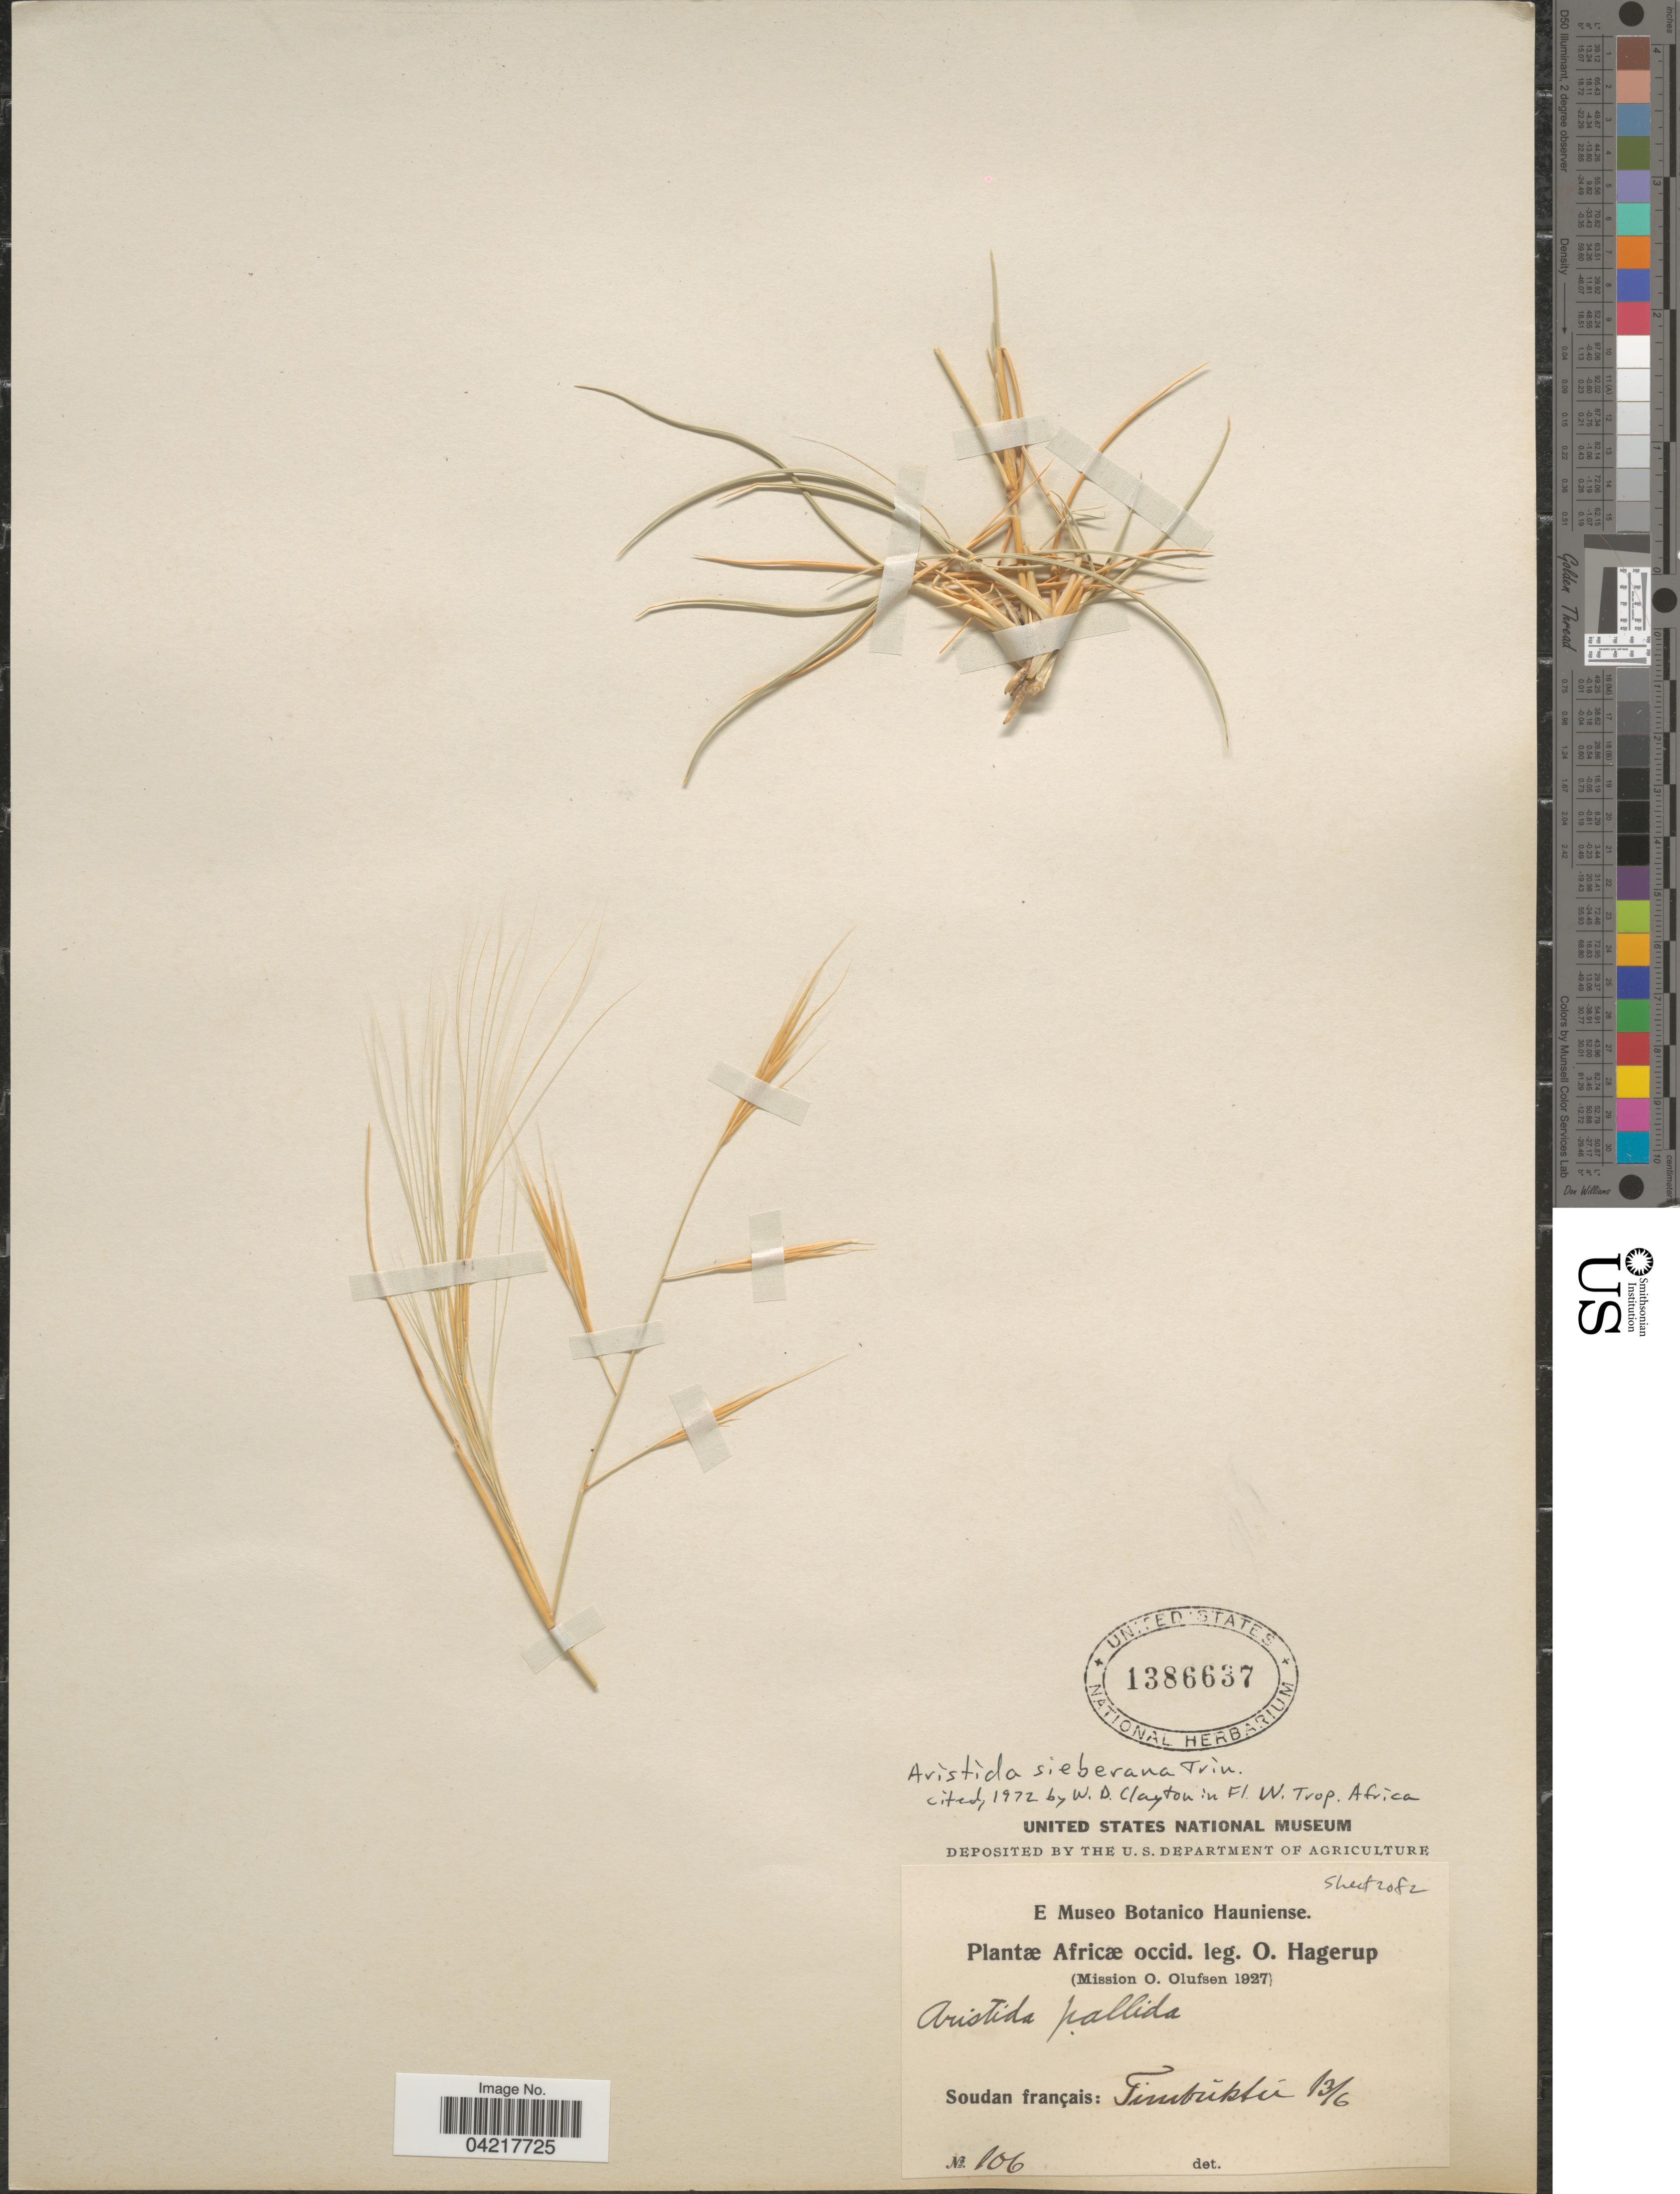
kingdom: Plantae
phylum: Tracheophyta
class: Liliopsida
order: Poales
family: Poaceae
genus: Aristida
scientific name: Aristida sieberiana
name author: Trin. ex Spreng.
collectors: O. Hagerup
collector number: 106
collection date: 1927-06-13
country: Sudan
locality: Africæ occid. (Mission O. Olufsen 1927). Soudan français: Timbuktu.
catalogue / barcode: US 1386637